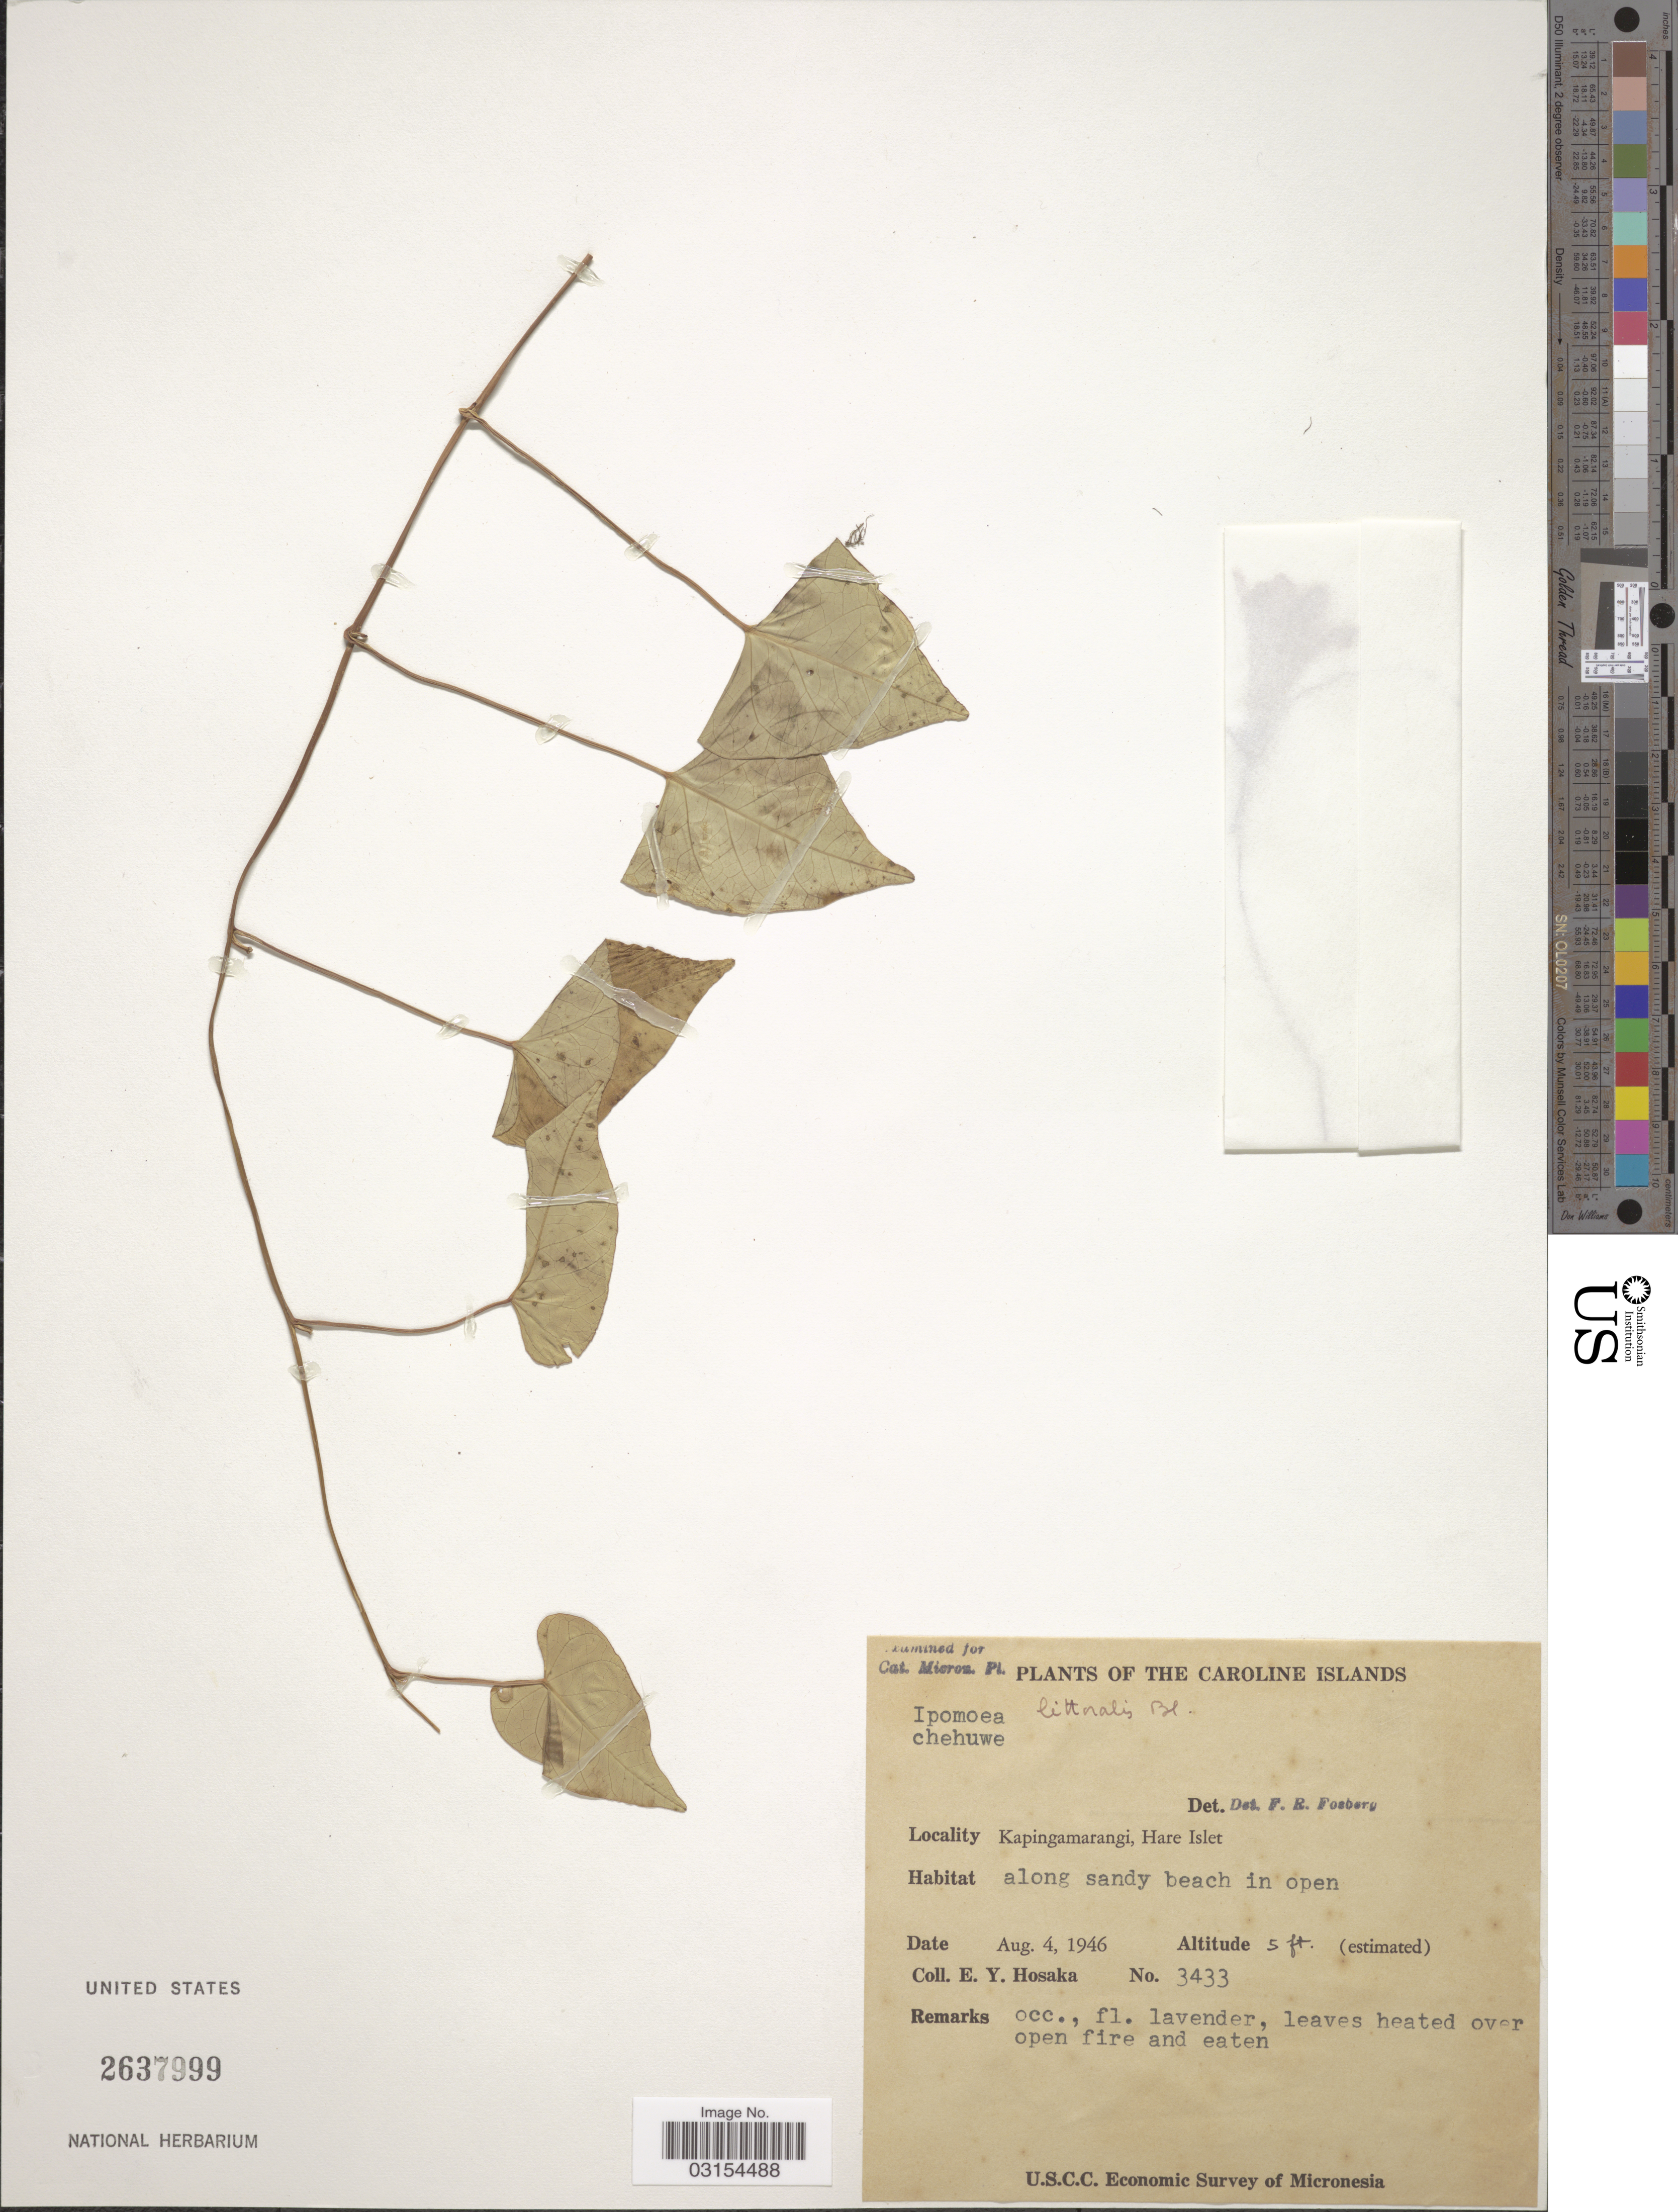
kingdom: Plantae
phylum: Tracheophyta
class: Magnoliopsida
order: Solanales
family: Convolvulaceae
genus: Ipomoea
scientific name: Ipomoea littoralis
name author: Blume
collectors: E. Y. Hosaka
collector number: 3433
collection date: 1946-08-04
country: Micronesia, Federated States of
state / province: Pohnpei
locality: Caroline Islands. Kapingamarangi, Hare Islet.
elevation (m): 2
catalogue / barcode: US 2637999